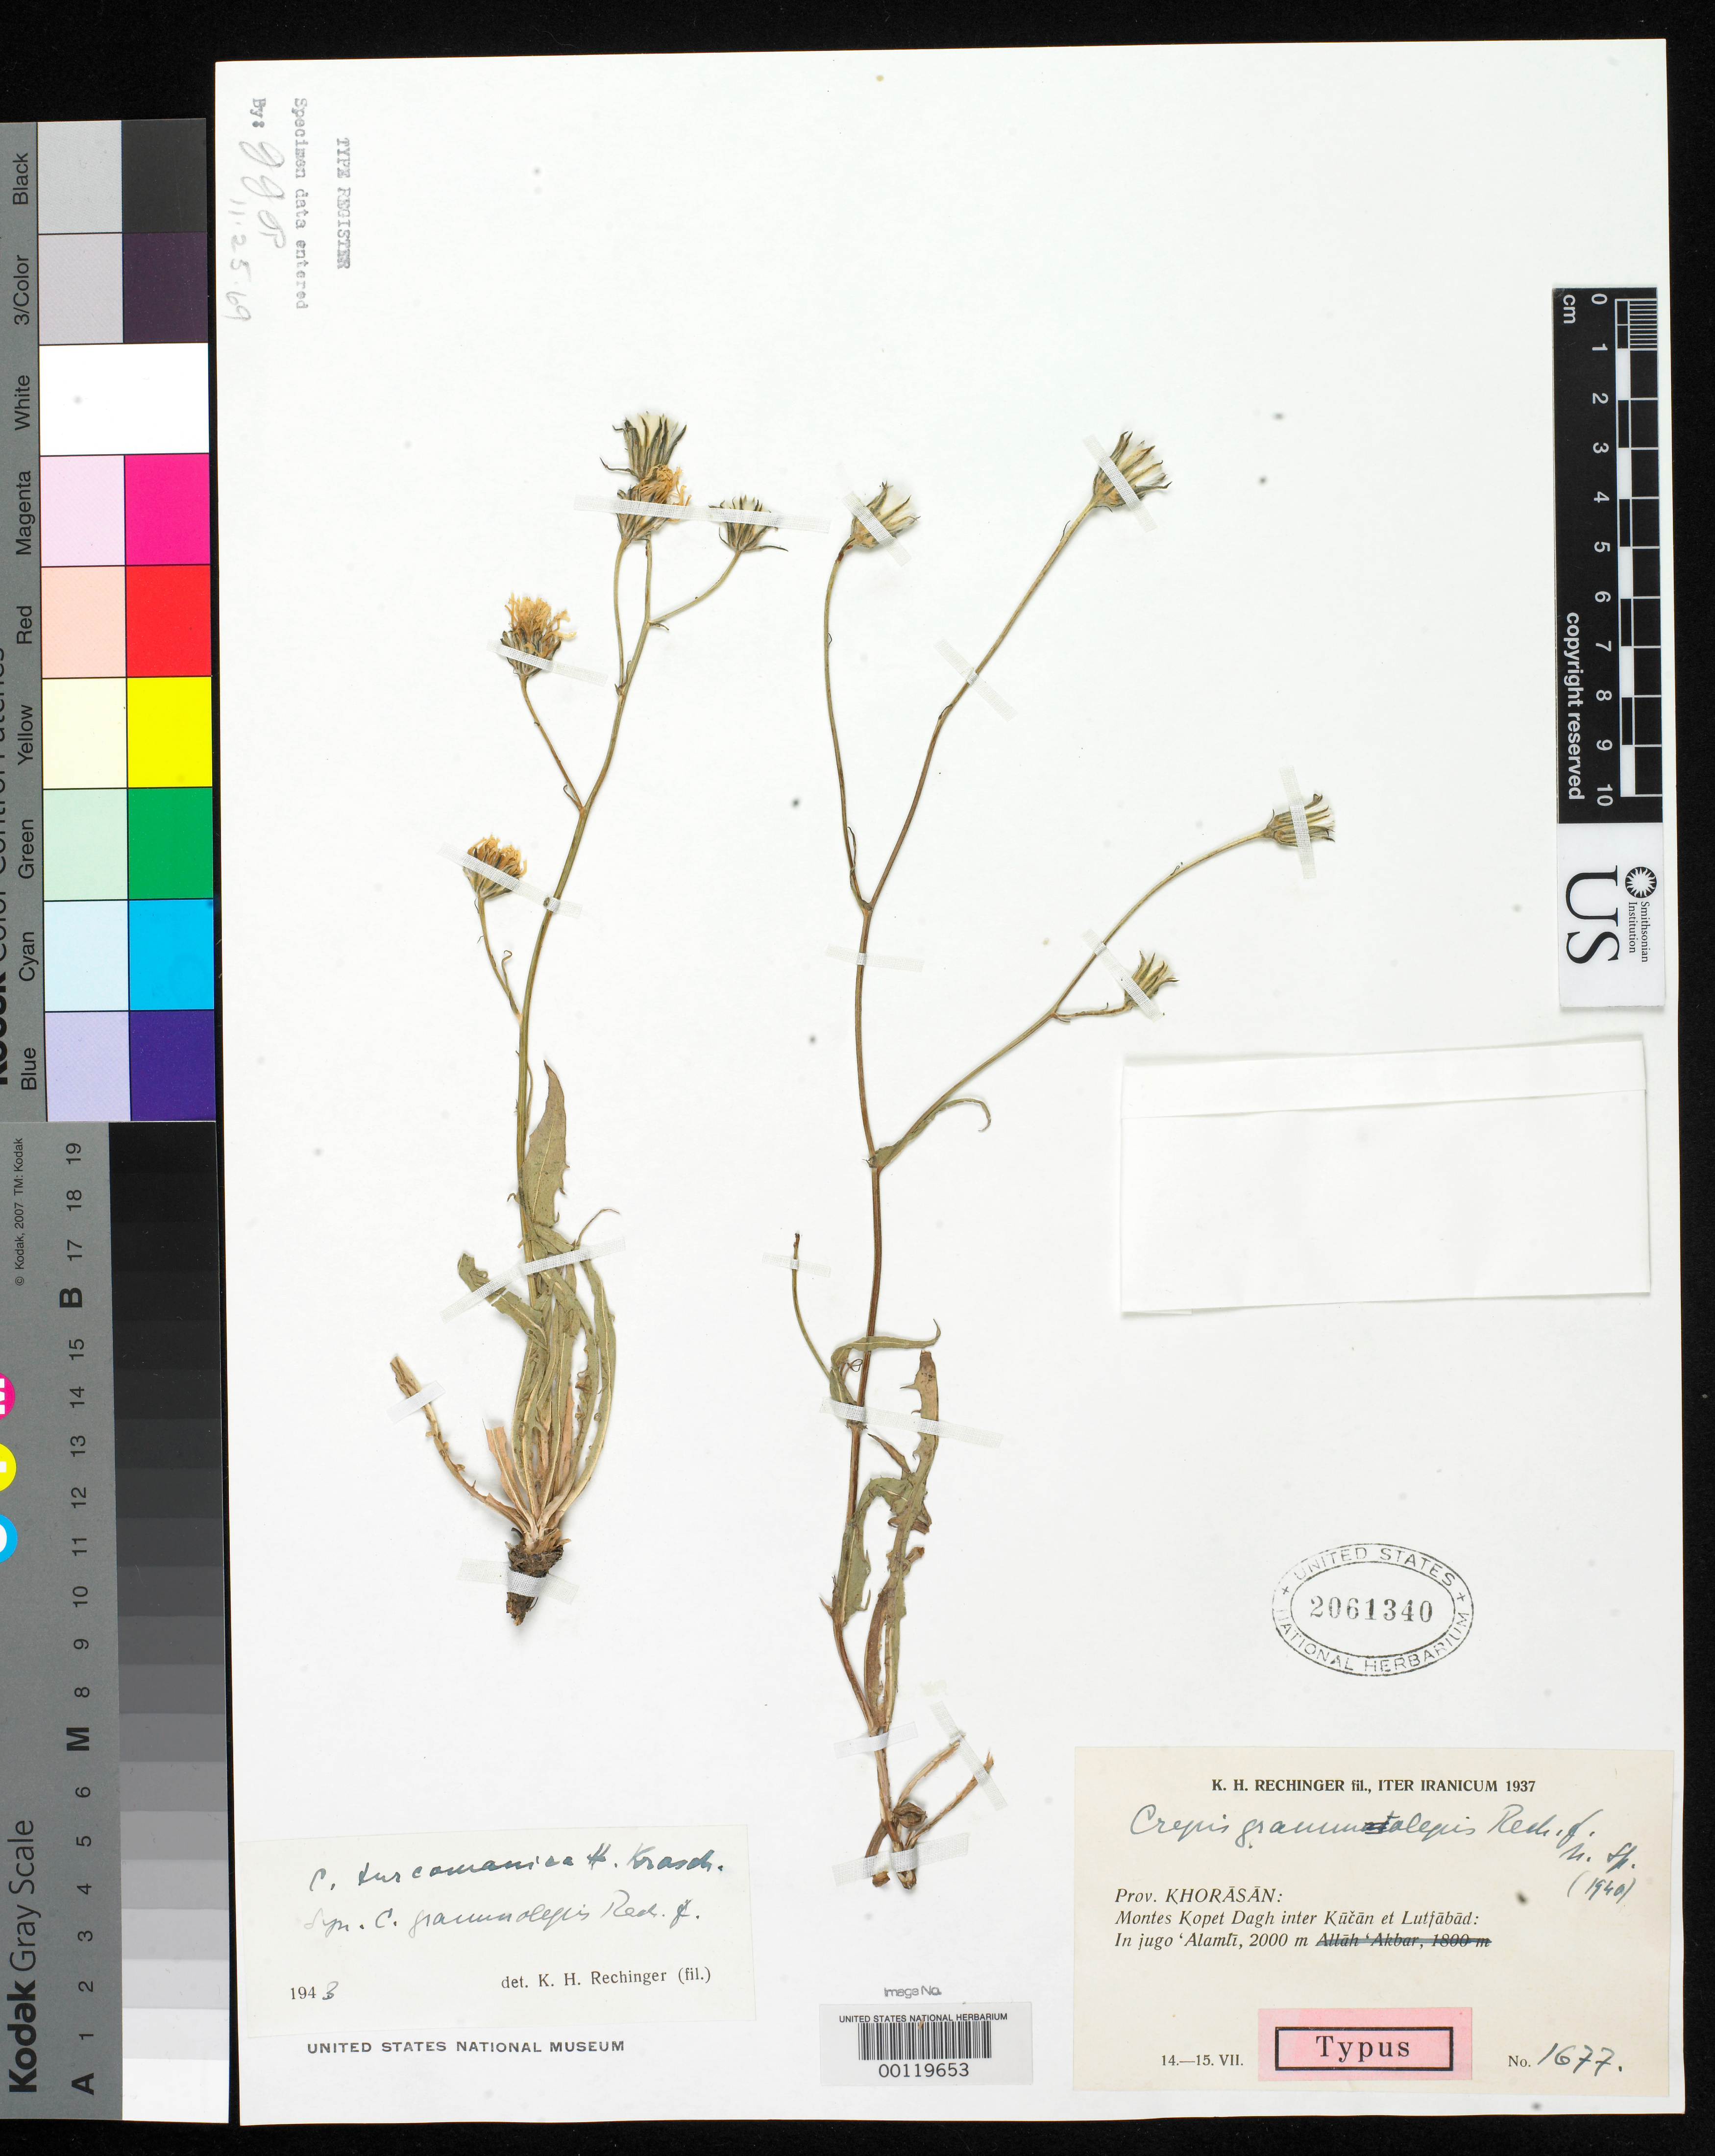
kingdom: Plantae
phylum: Tracheophyta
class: Magnoliopsida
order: Asterales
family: Asteraceae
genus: Crepis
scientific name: Crepis grammolepis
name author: Rech. f.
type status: Isotype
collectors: K. H. Rechinger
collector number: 1677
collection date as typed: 14 Jun 1937 to 15 Jun 1937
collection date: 1937-06-14/1937-06-15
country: Iran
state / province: Khorasan [obsolete]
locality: Between Kucan & Lutfabad.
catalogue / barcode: US 2061340